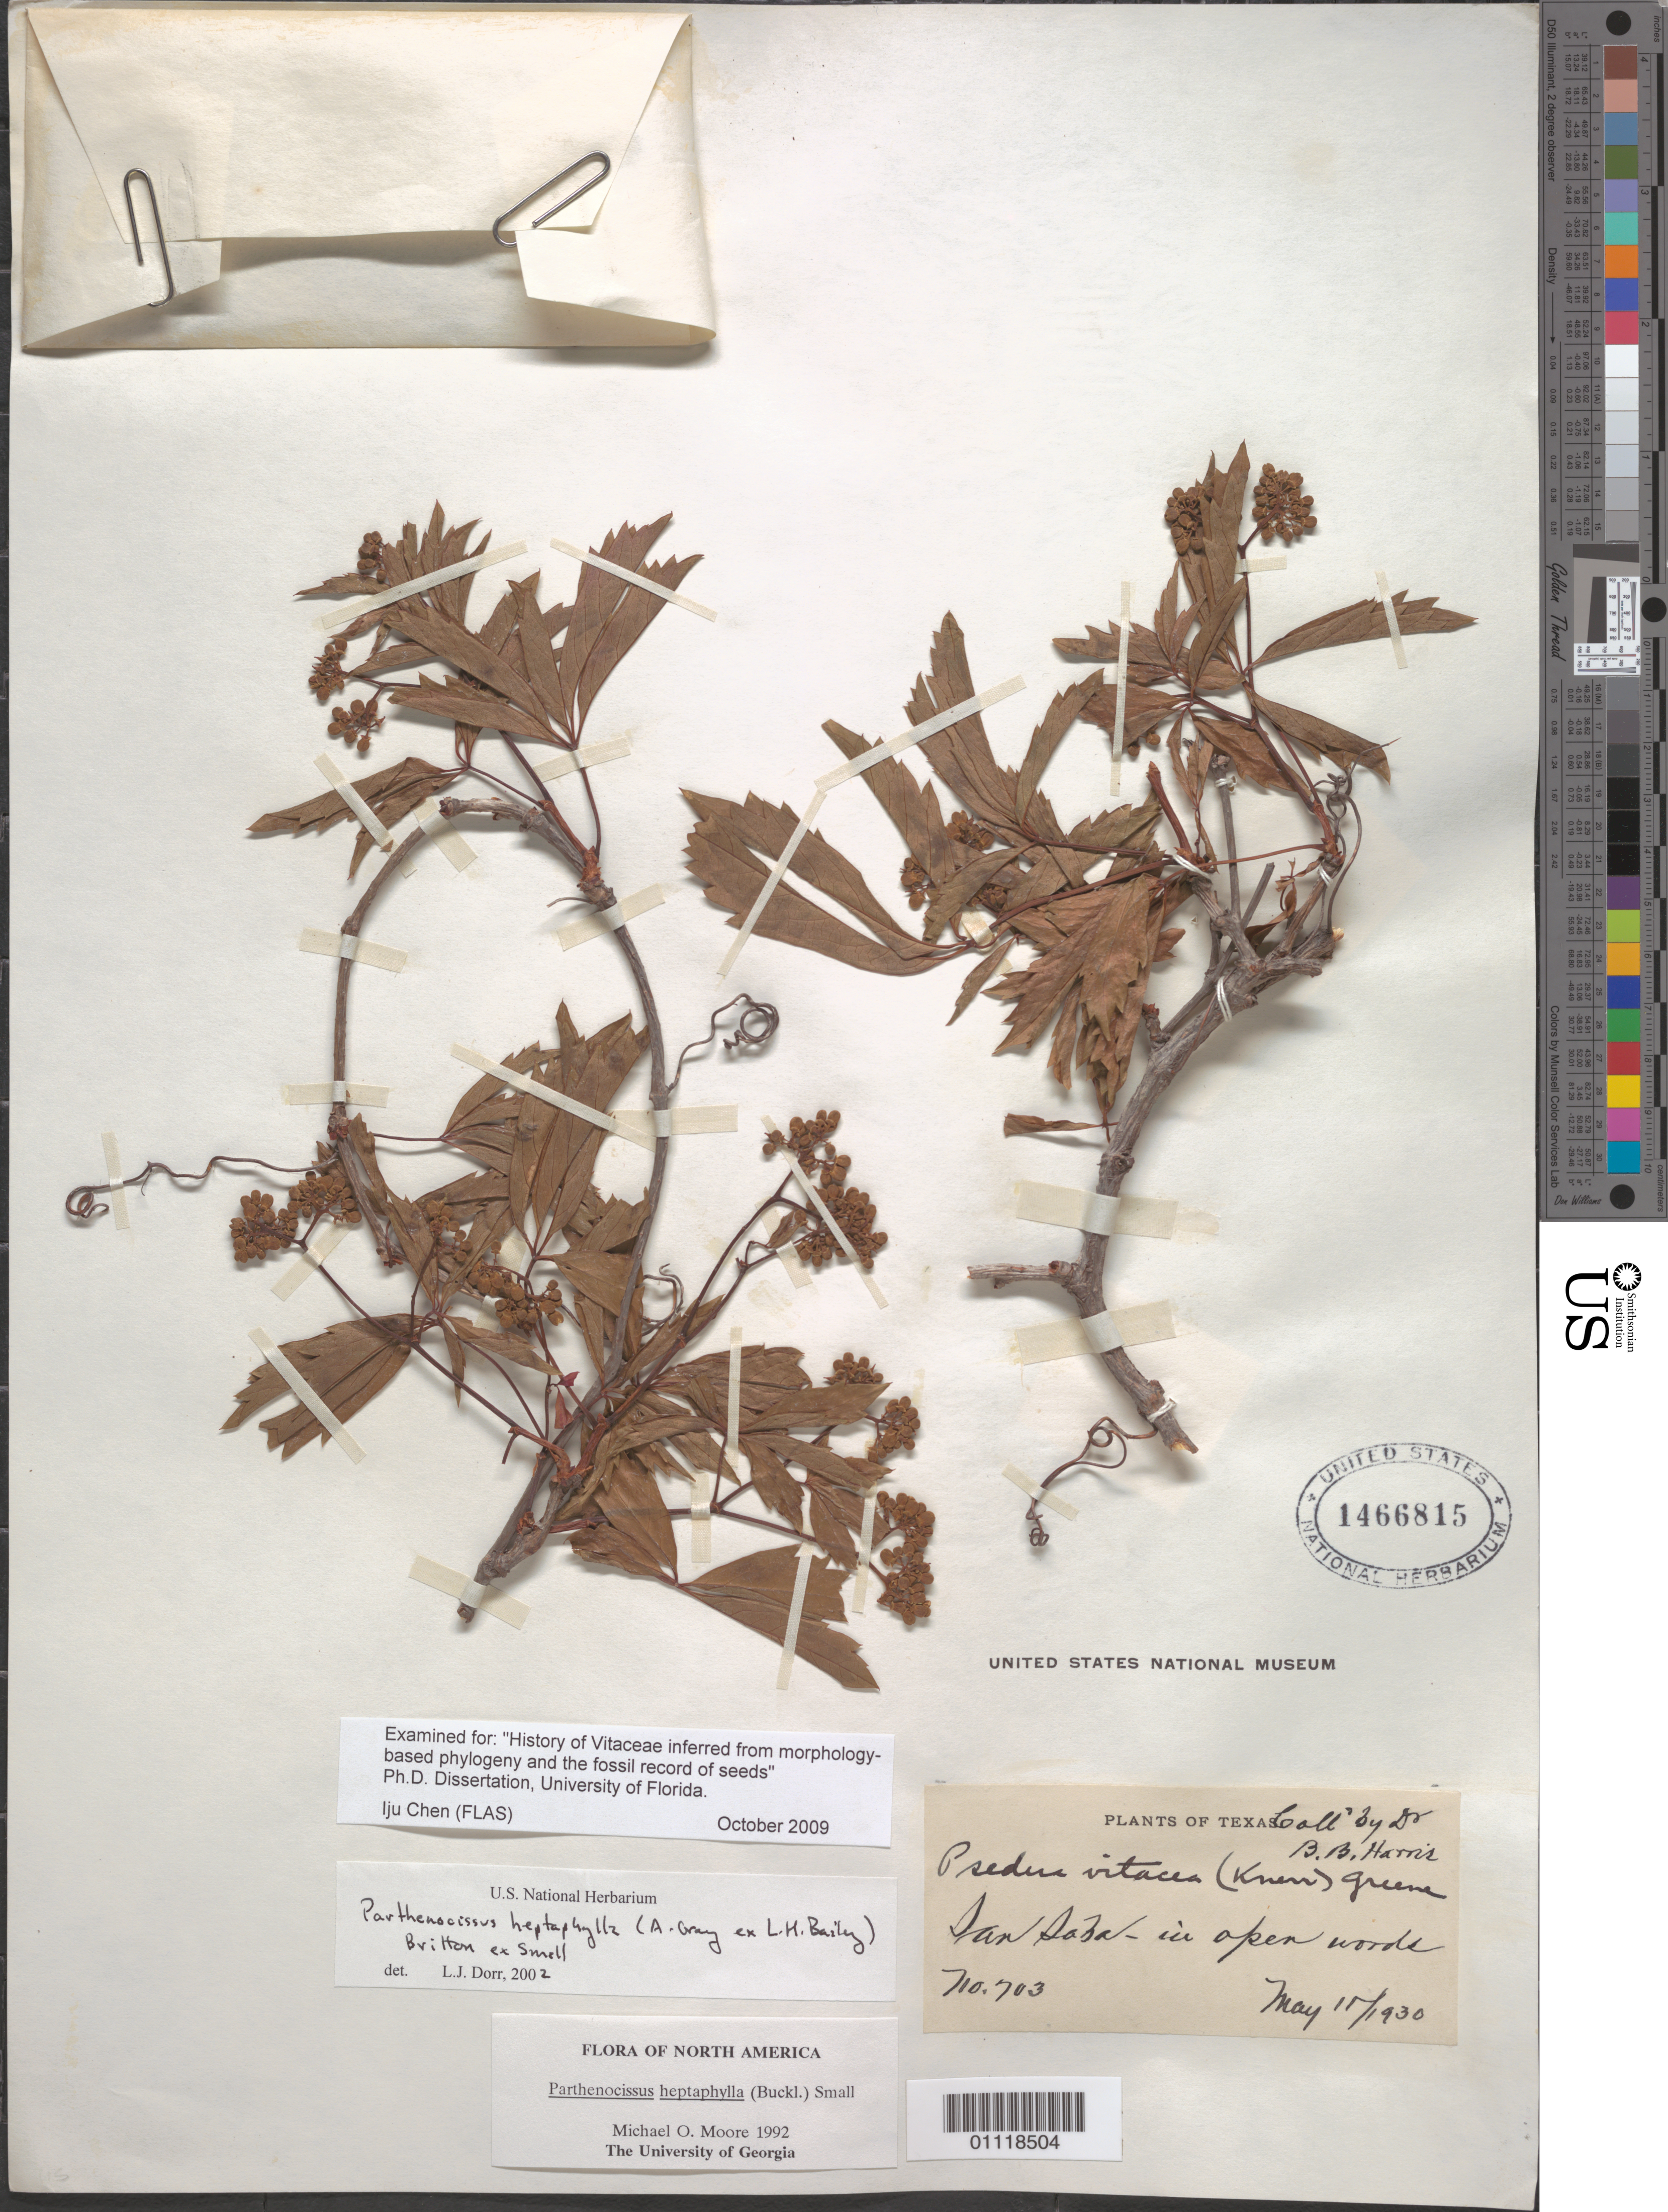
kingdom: Plantae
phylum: Tracheophyta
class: Magnoliopsida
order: Vitales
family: Vitaceae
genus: Parthenocissus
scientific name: Parthenocissus heptaphylla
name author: (Buckley) Britton ex Small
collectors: B. B. Harris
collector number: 703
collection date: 1930-05-11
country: United States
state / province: Texas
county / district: San Saba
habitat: Open woods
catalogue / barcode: US 1466815